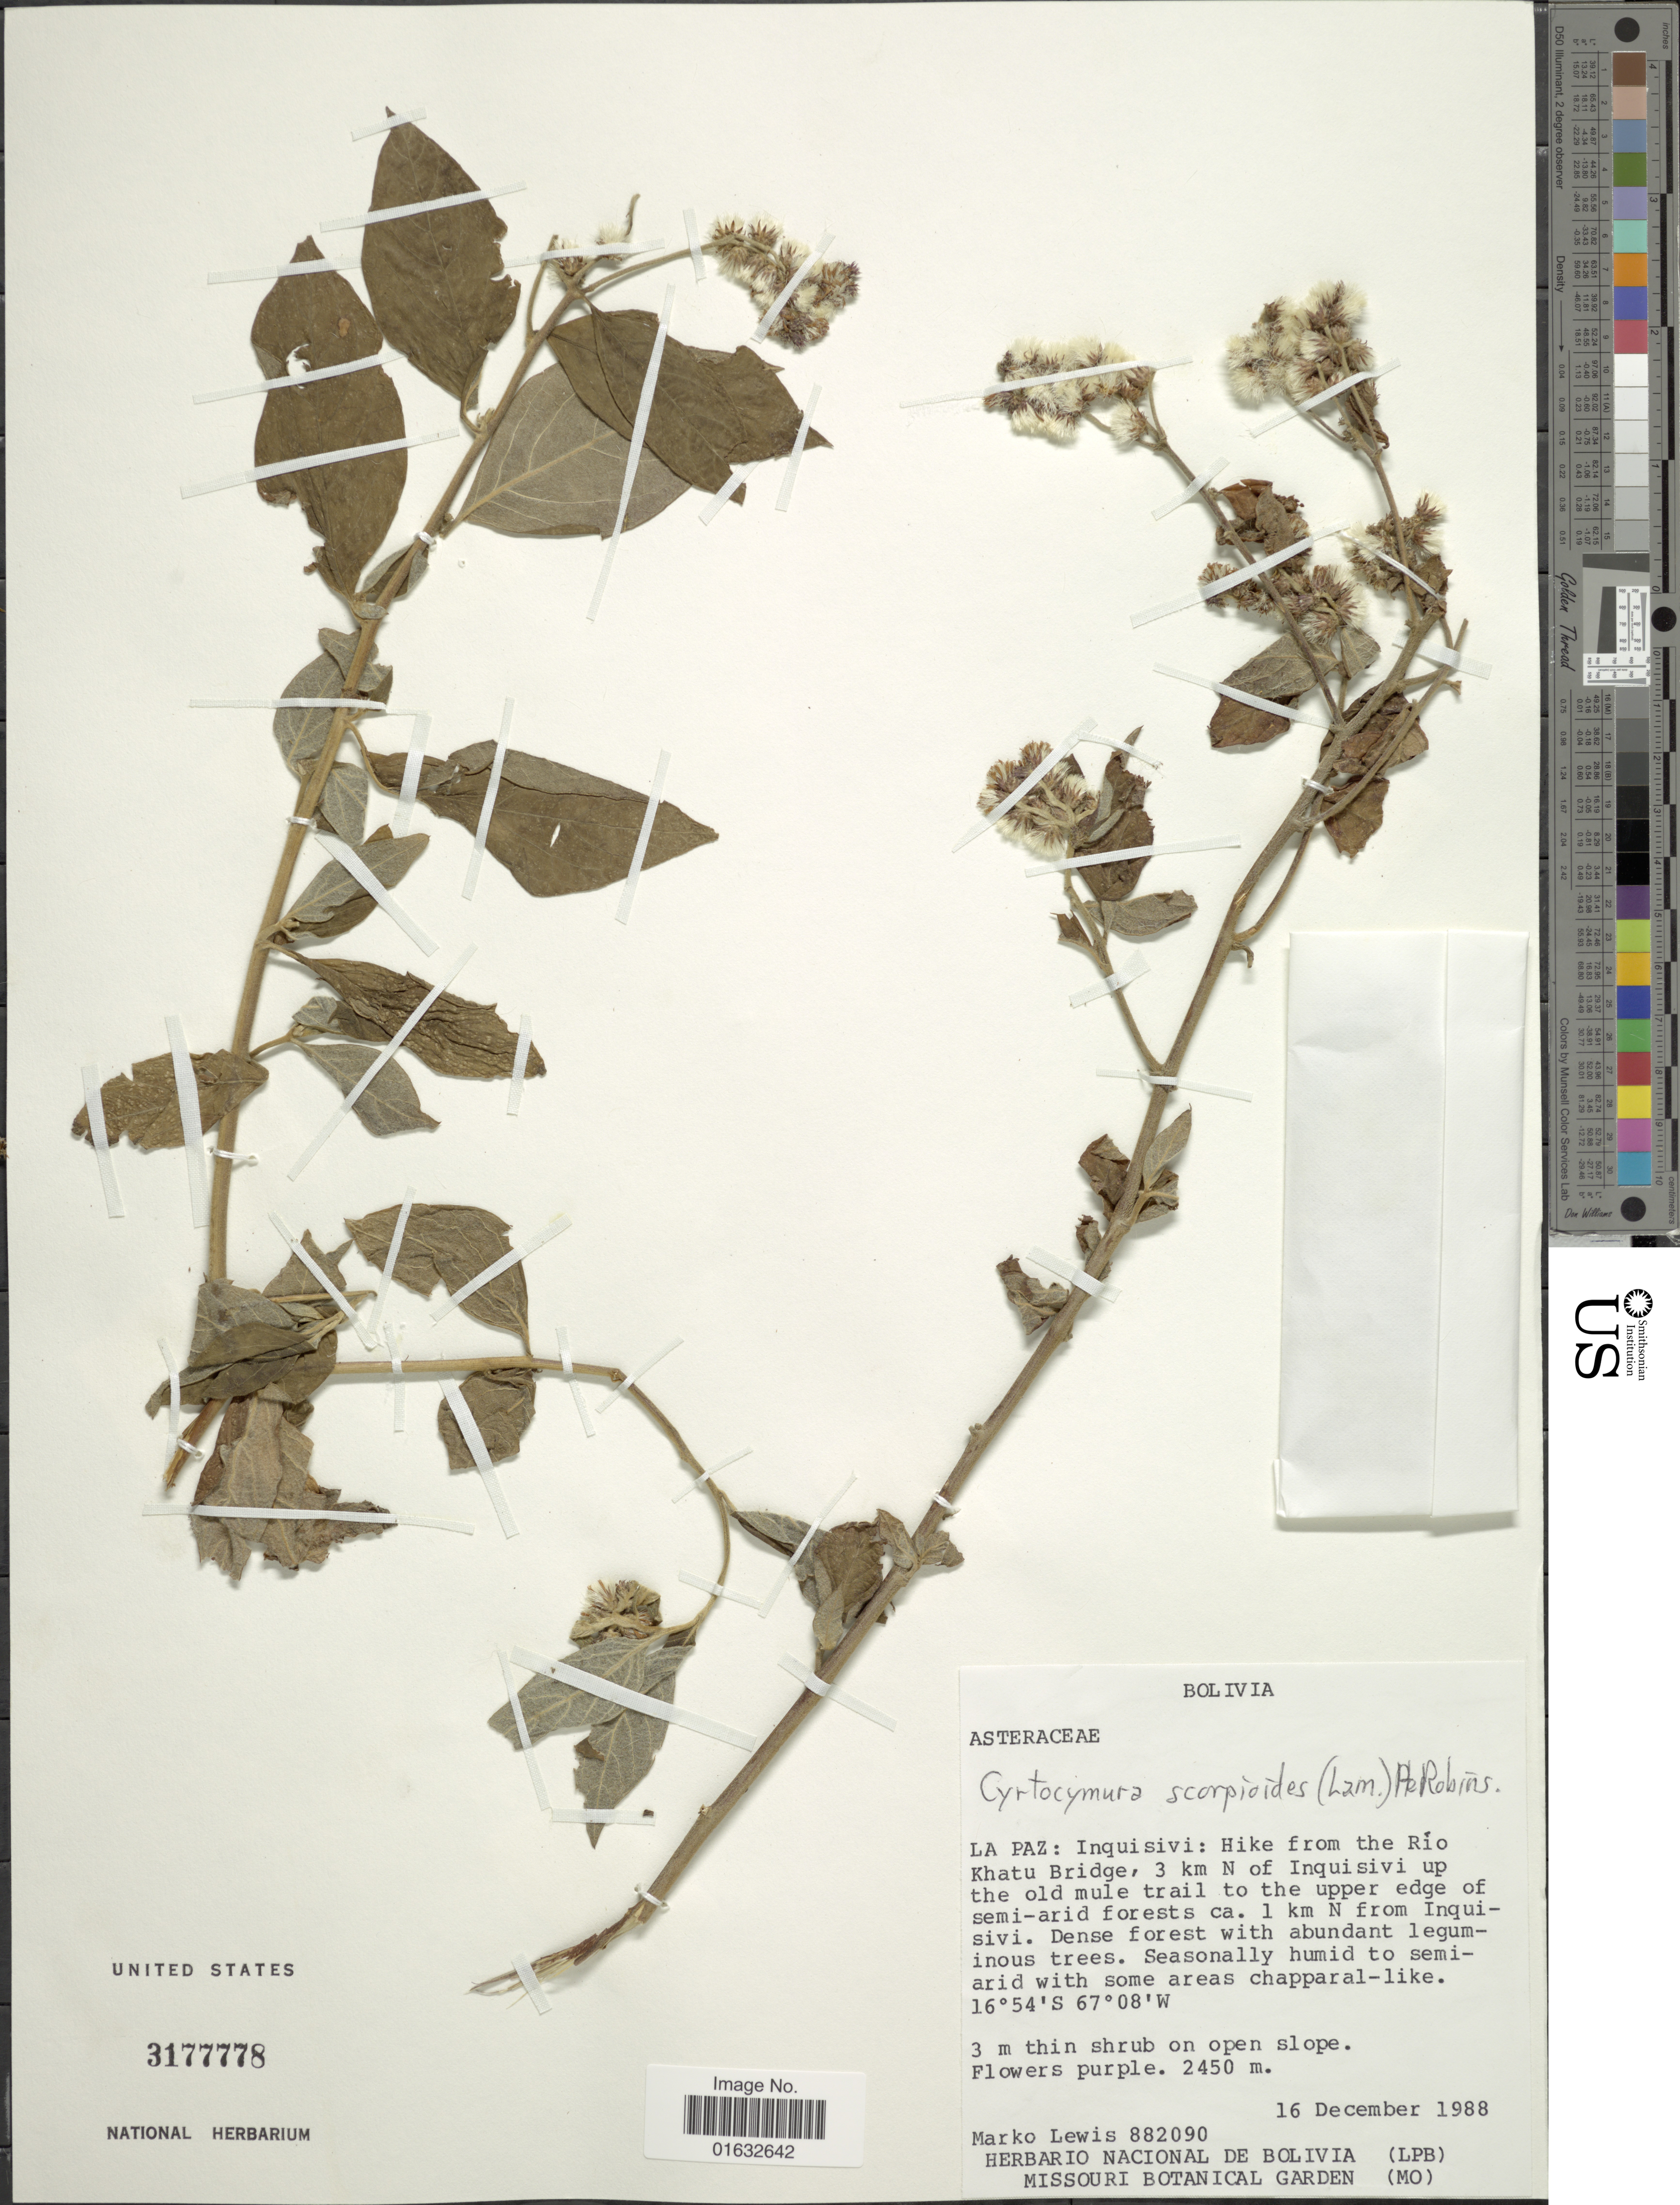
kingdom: Plantae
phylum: Tracheophyta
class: Magnoliopsida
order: Asterales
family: Asteraceae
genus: Cyrtocymura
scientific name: Cyrtocymura scorpioides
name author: (Lam.) H. Rob.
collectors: M. A. Lewis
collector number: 882090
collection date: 1988-12-16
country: Bolivia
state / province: La Paz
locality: Inquisivi: Hike from the Rio Khatu Bridge, 3 km N of Inquisivi up the old mule trail to the upper edge of semi-arid forest 1 km N from Inquisivi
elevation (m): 2450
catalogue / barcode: US 3177778